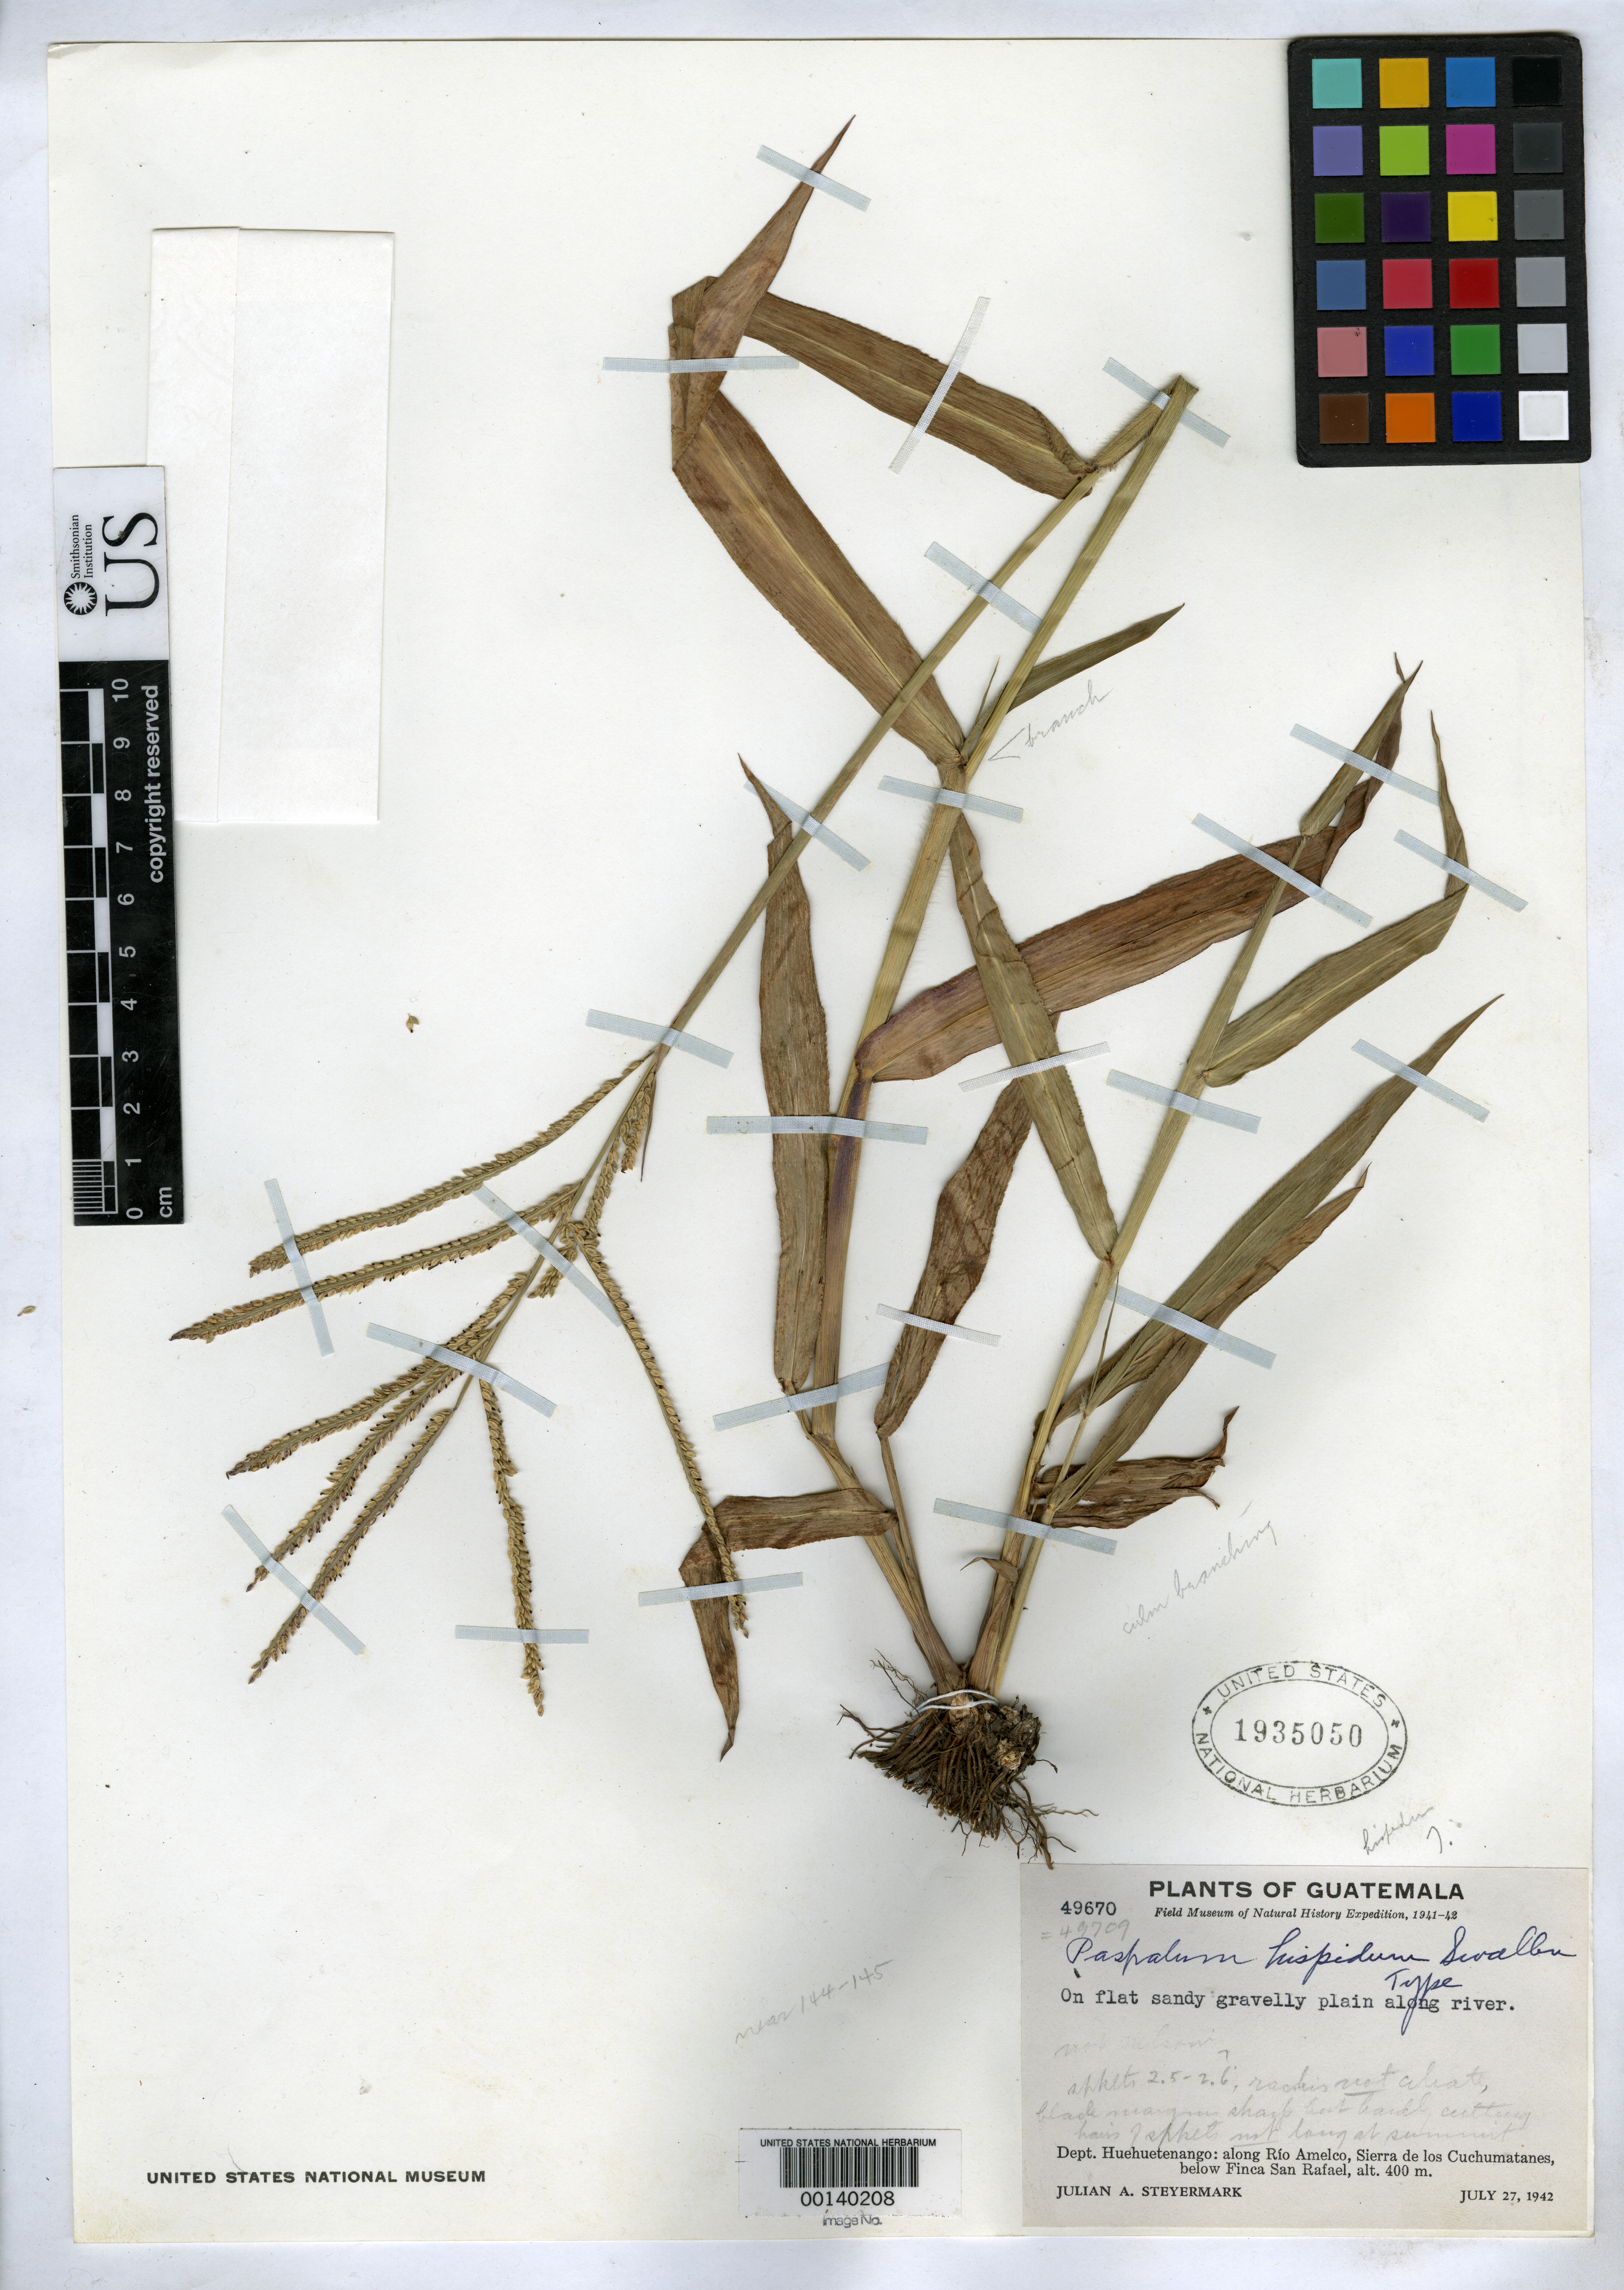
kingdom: Plantae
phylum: Tracheophyta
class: Liliopsida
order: Poales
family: Poaceae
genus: Paspalum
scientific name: Paspalum hispidum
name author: Swallen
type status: Holotype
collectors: J. Steyermark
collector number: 49670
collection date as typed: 27 Jul 1942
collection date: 1942-07-27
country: Guatemala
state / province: Huehuetenango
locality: Along Rio Amelco, Serra de los Cuchumatanes, below Finca San Rafael.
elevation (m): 400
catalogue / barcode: US 1935050